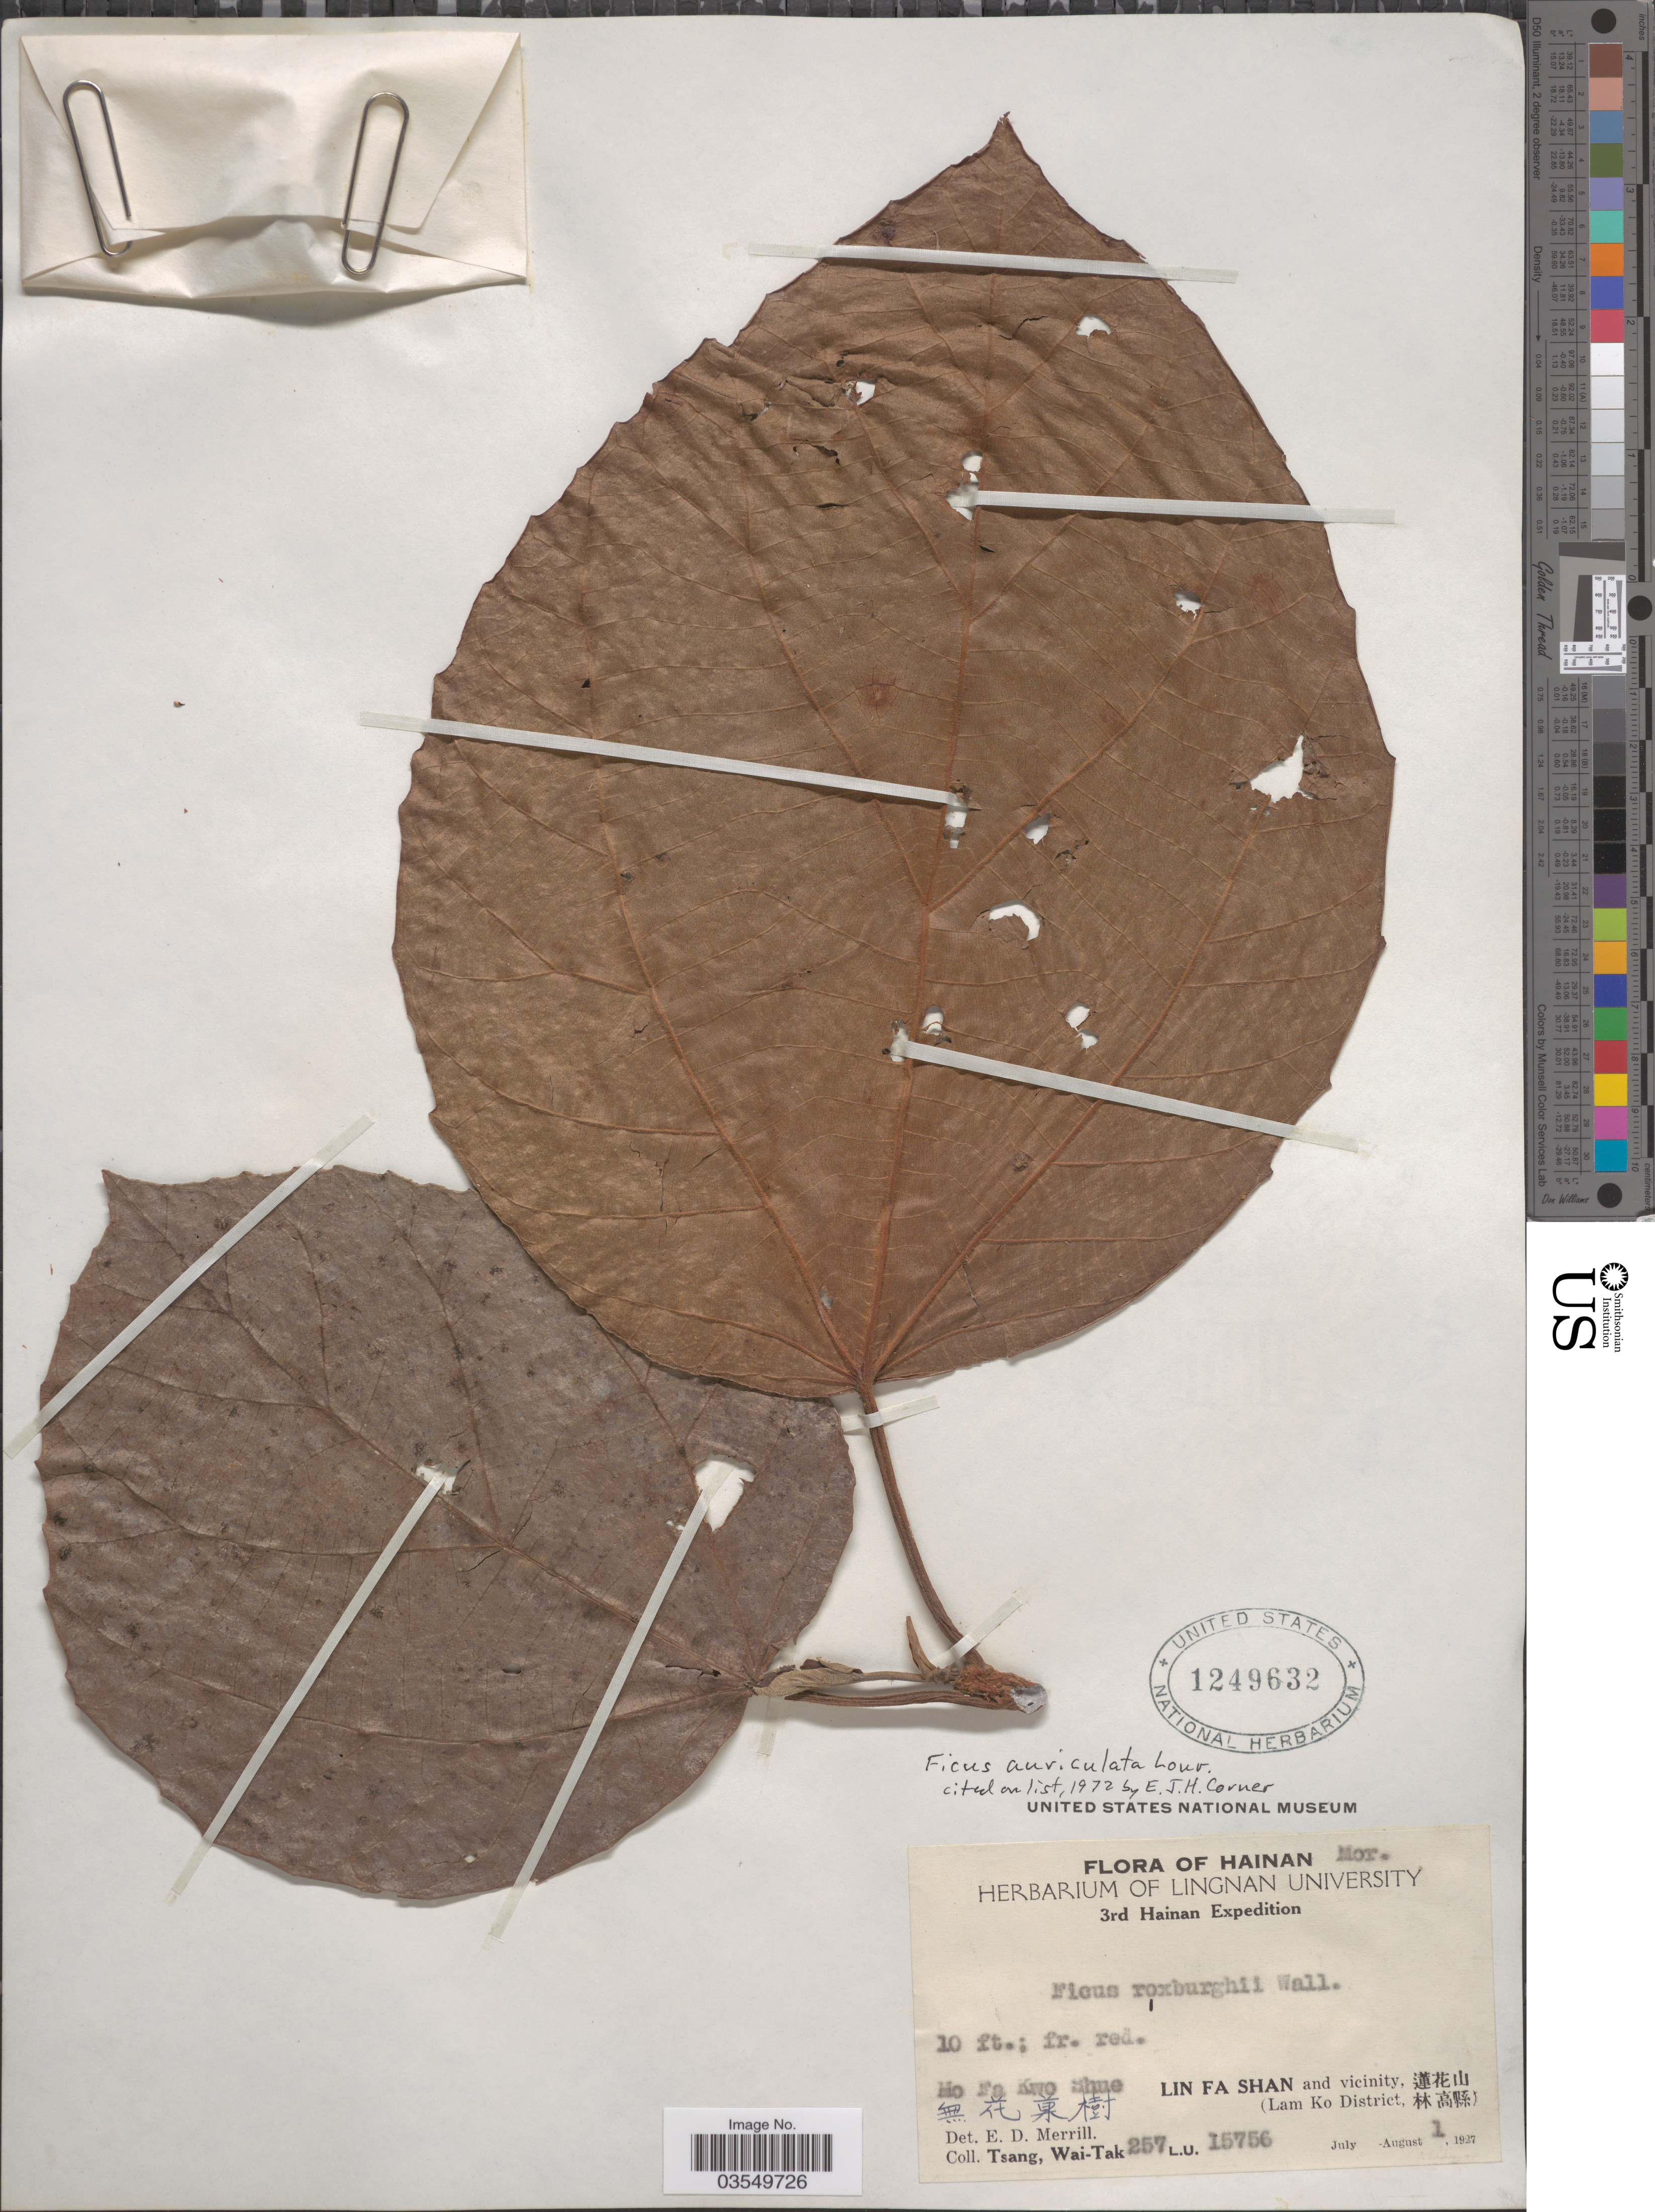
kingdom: Plantae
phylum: Tracheophyta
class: Magnoliopsida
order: Rosales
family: Moraceae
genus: Ficus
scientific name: Ficus auriculata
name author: Lour.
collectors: W. T. Tsang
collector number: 257L.U.15756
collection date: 1927-08-01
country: China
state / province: Hainan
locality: Mo Fa Kwo Shue. Lin Fa Shan and vicinity, X. (Lam Ko District, X).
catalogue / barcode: US 1249632